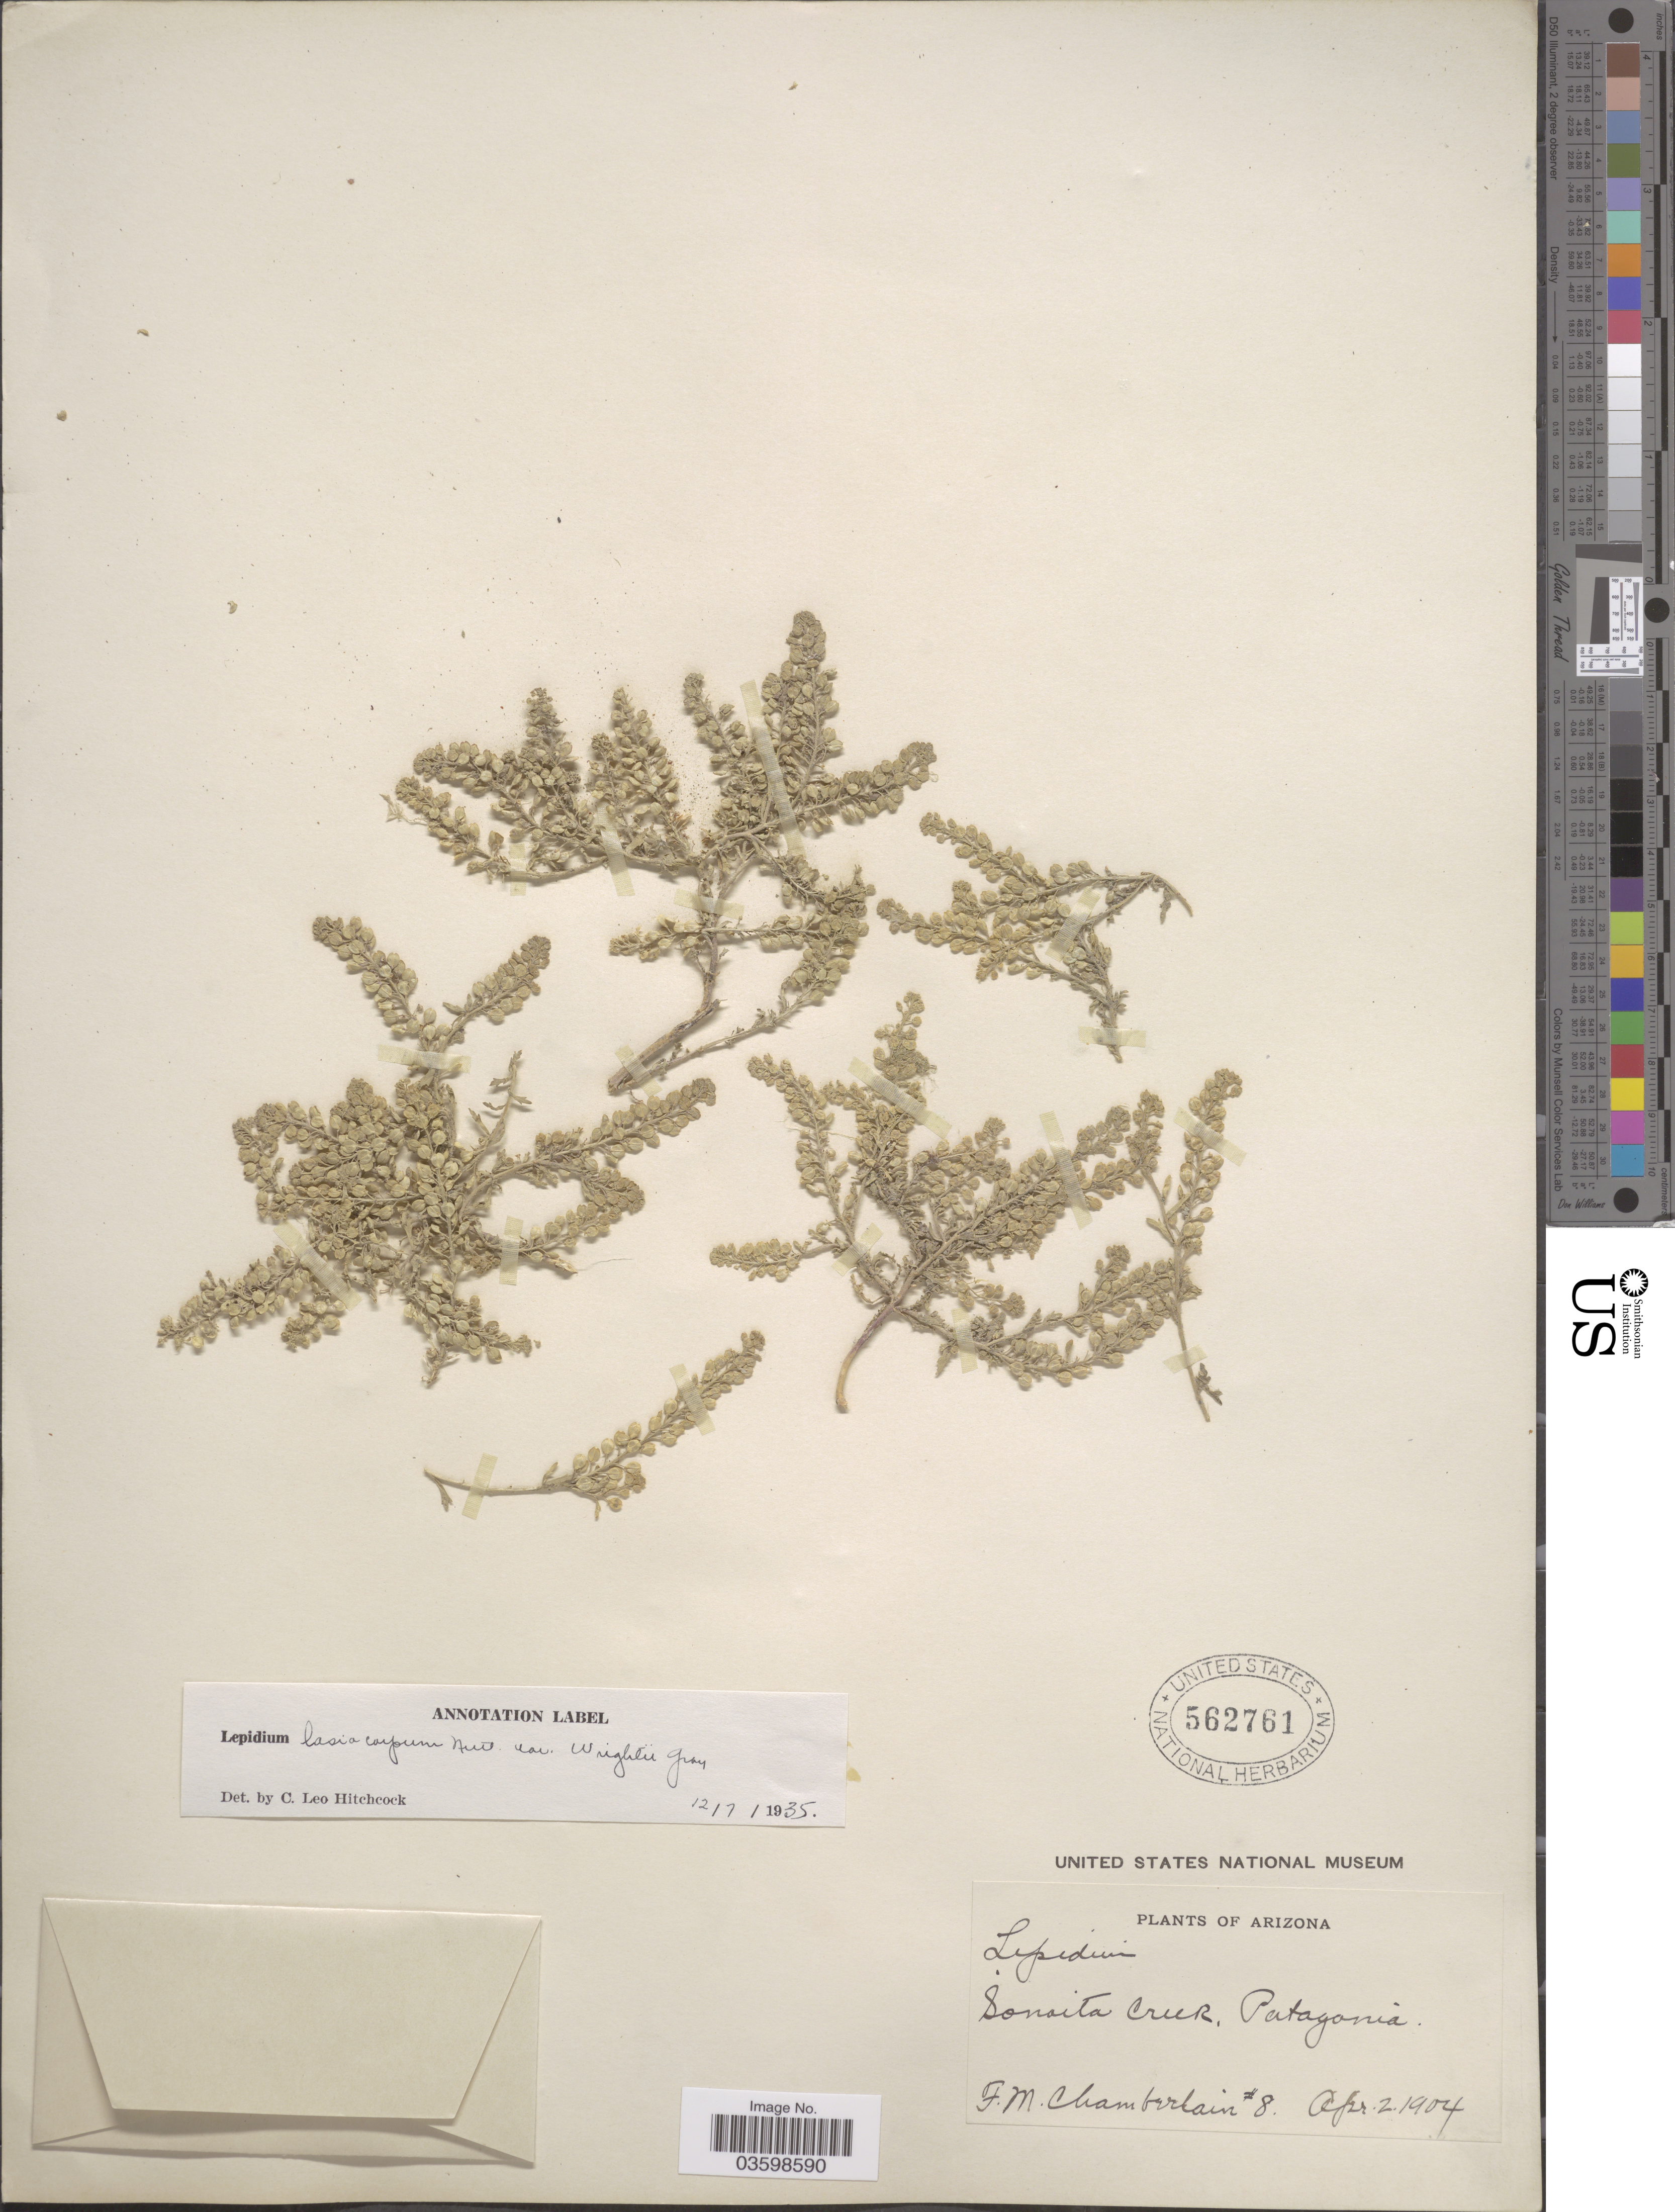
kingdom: Plantae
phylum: Tracheophyta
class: Magnoliopsida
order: Brassicales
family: Brassicaceae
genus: Lepidium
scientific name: Lepidium lasiocarpum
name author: Nutt.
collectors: F. Chamberlain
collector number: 8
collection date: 1904-04-02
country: United States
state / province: Arizona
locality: Sonoita Creek, Patagonia.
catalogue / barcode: US 562761